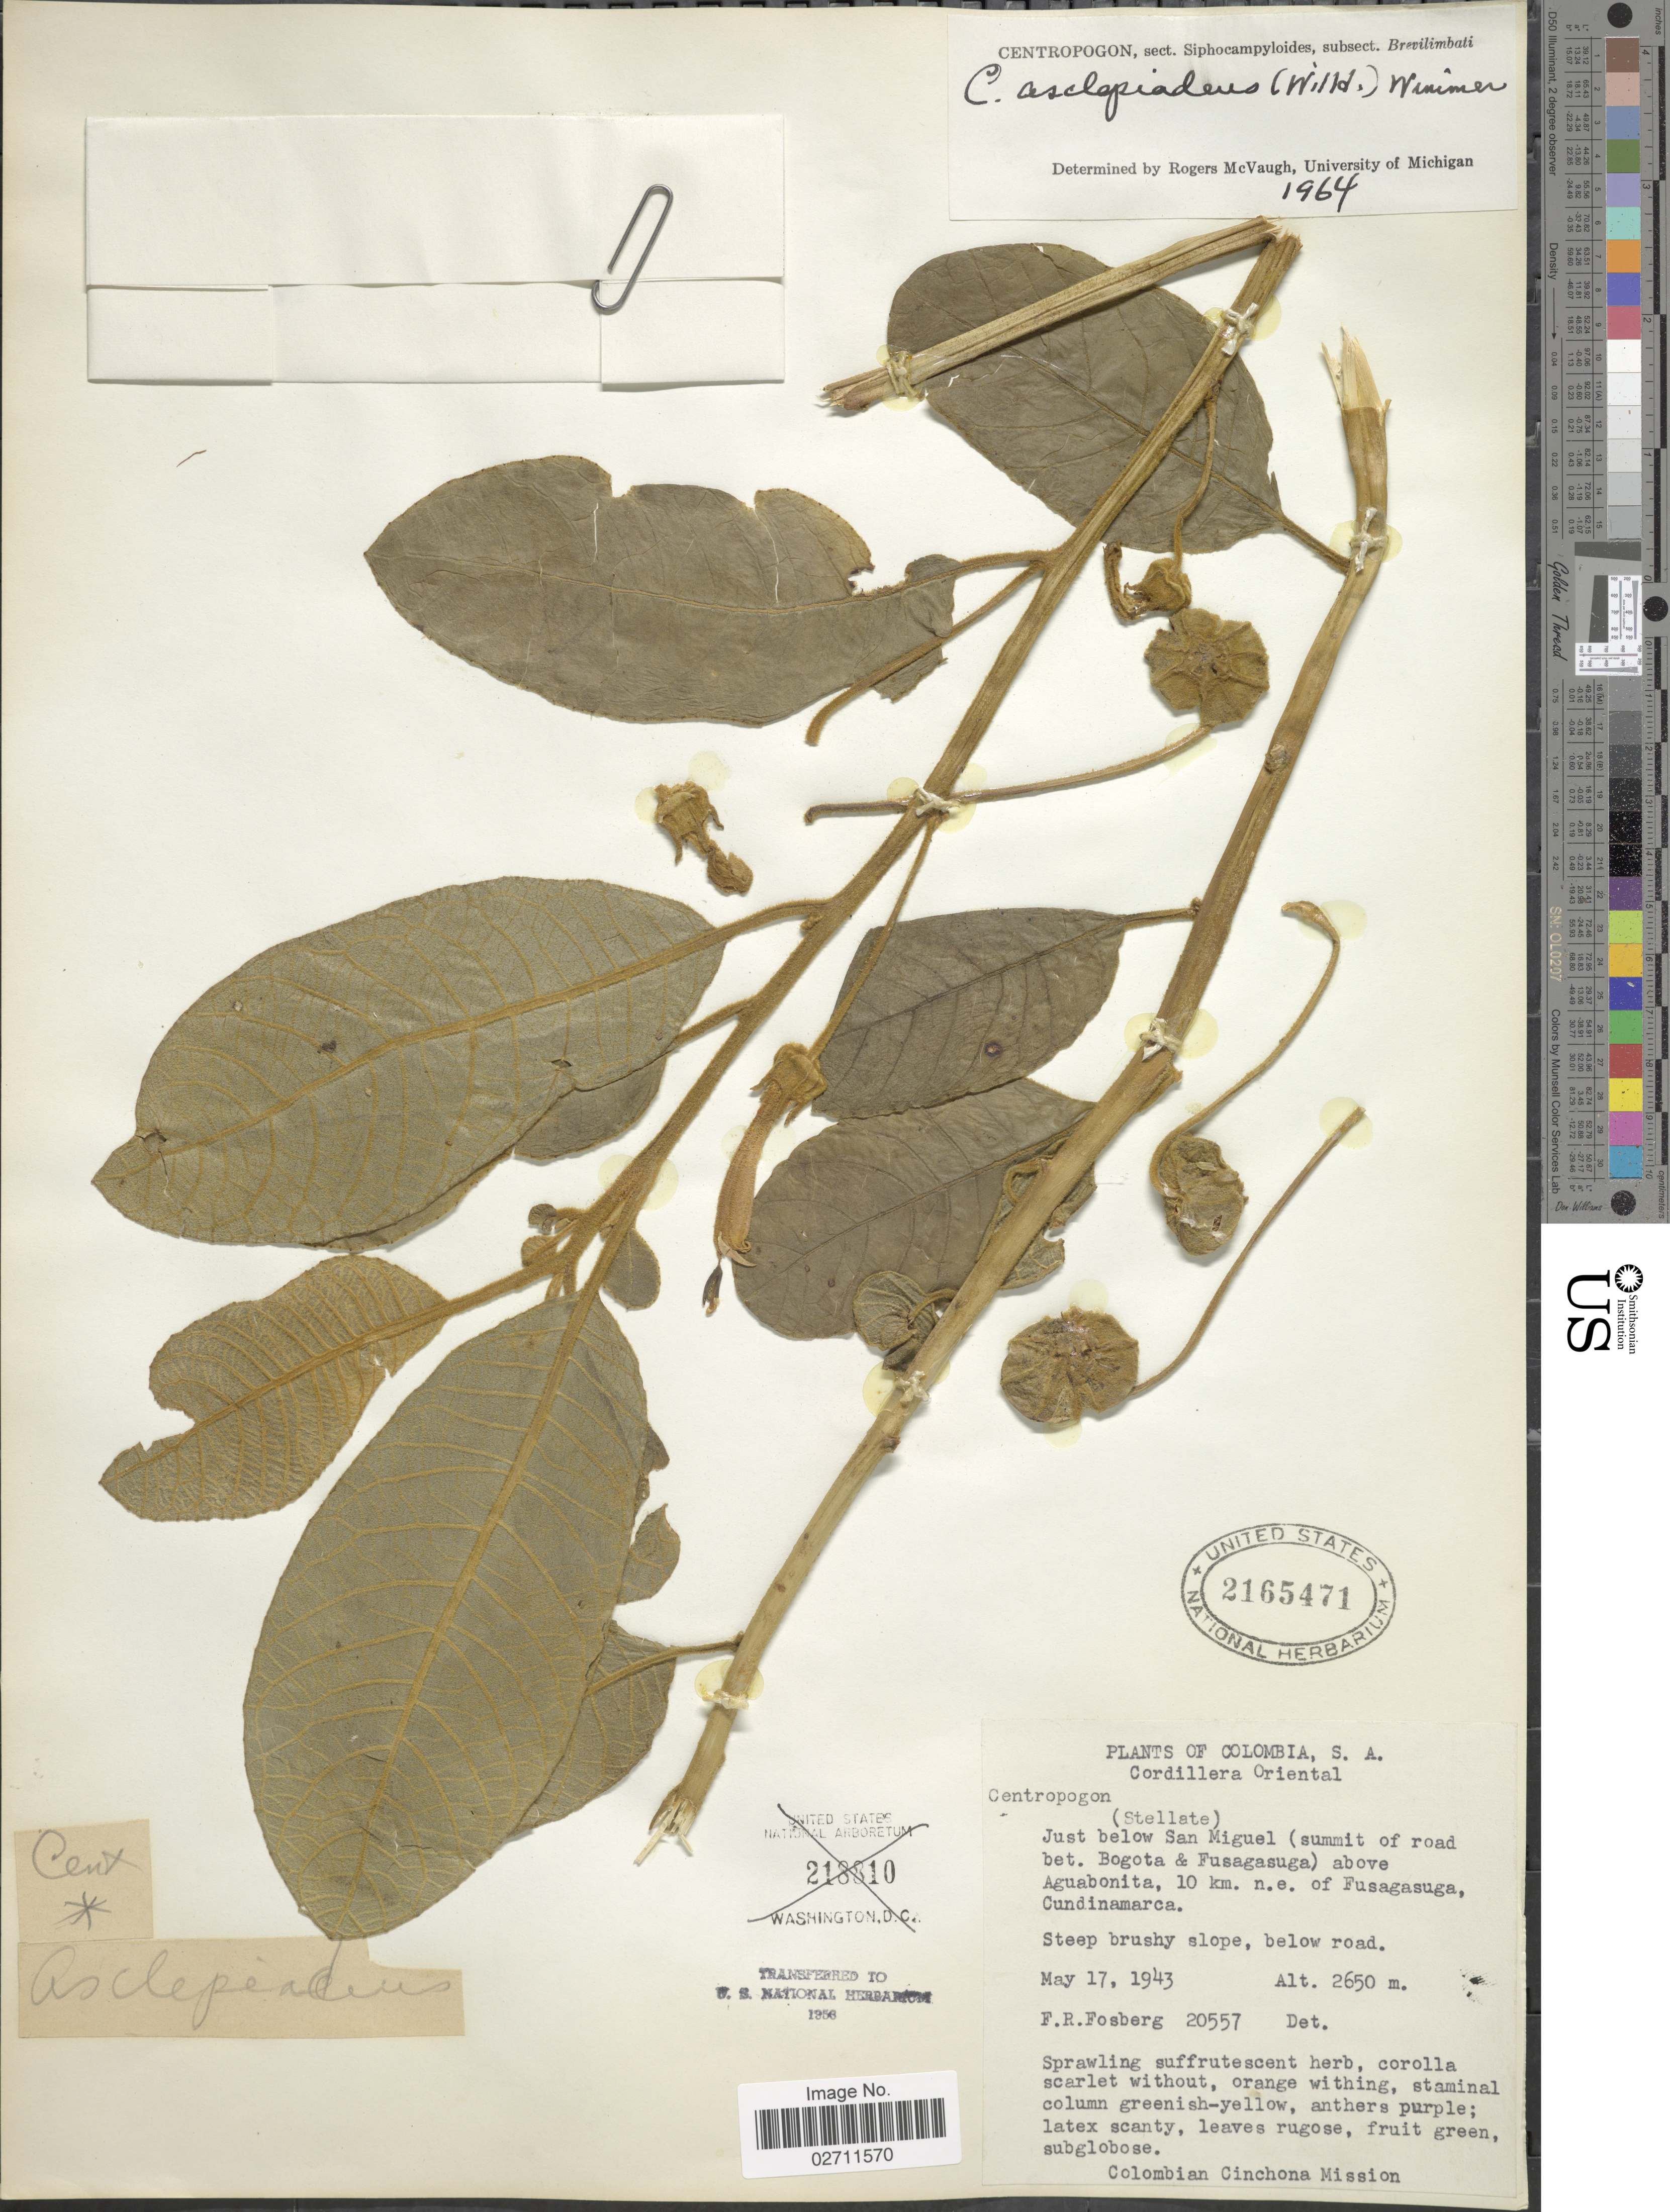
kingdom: Plantae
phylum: Tracheophyta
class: Magnoliopsida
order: Asterales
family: Campanulaceae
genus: Centropogon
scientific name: Centropogon asclepiadeus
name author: (Willd. ex Schult.) E. Wimm.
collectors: F. R. Fosberg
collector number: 20557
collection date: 1943-05-17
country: Colombia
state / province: Cundinamarca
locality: S. A. Cordillera Oriental. Just below San Miguel (summit of road bet. Bogota & Fusagasuga) above Aguabonita, 10 km. n.e. of Fusagasuga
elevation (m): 2650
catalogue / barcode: US 2165471